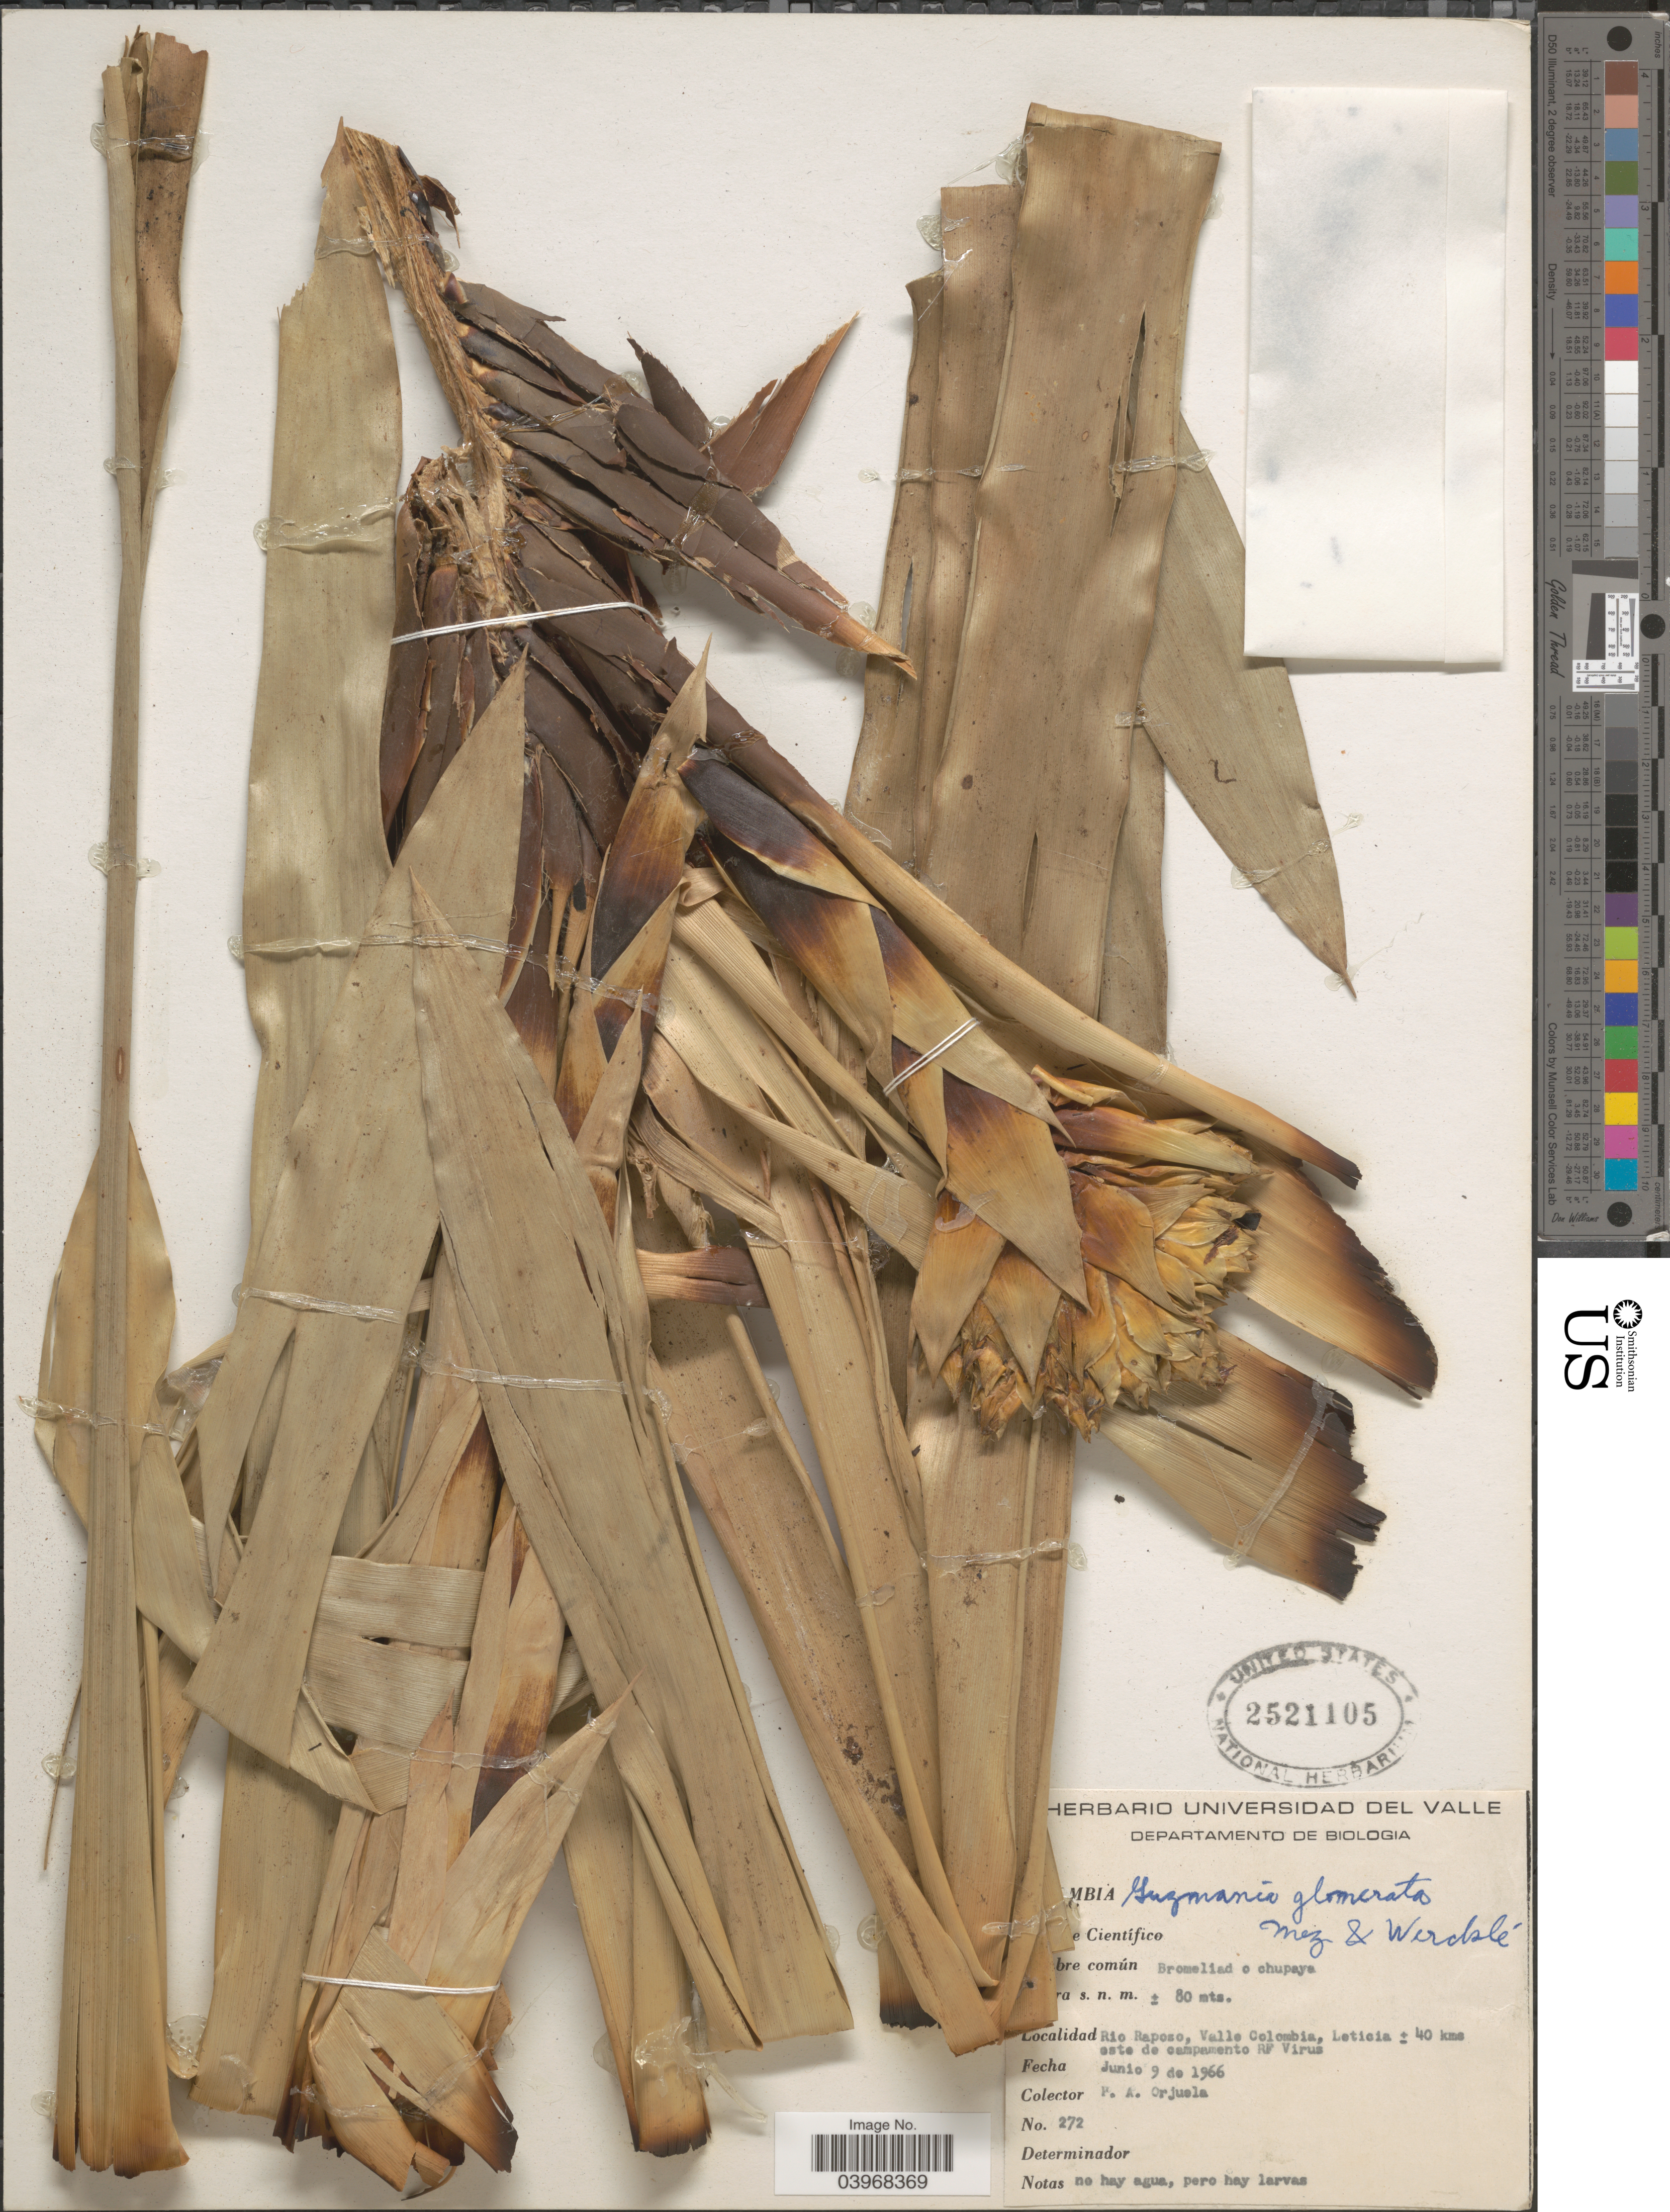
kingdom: Plantae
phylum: Tracheophyta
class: Liliopsida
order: Poales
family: Bromeliaceae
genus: Guzmania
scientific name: Guzmania glomerata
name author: Mez & Mez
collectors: P. A. Orjuela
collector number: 272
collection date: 1966-06-09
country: Colombia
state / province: Valle del Cauca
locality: Rio Raposo, Valle Colombia, Leticia ± 40 kms este de campamento RF Virus.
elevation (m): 80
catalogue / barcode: US 2521105